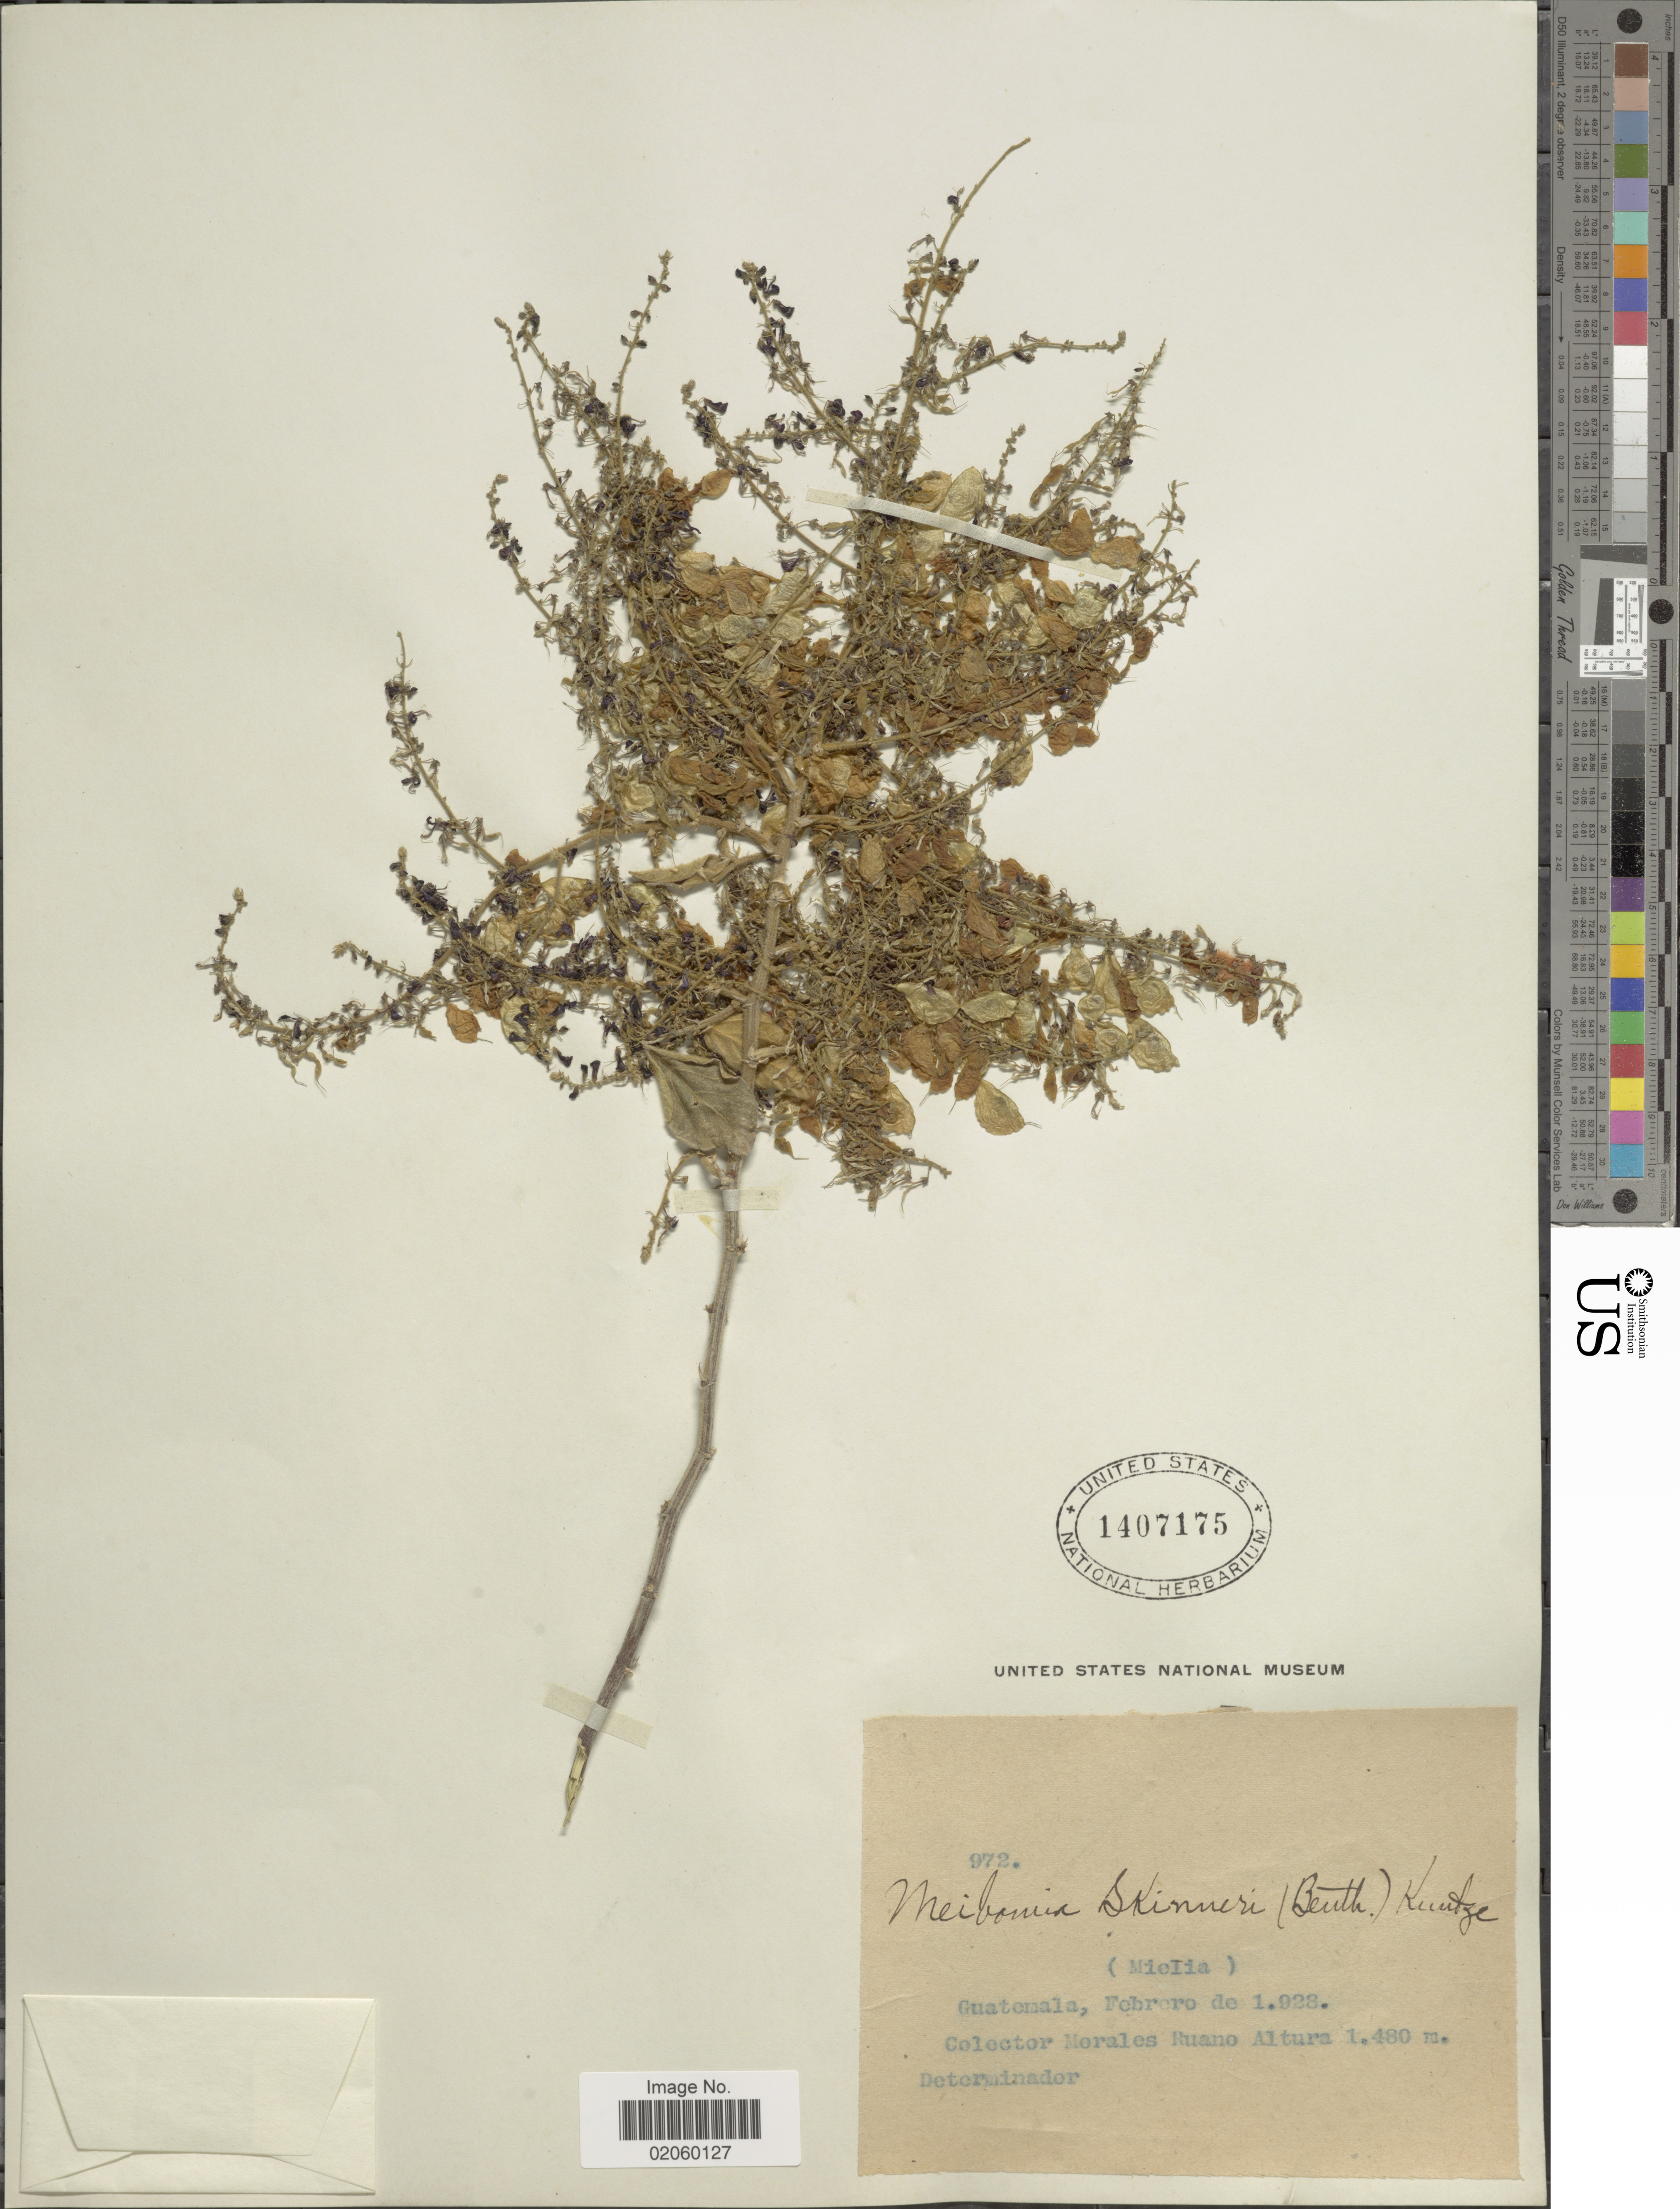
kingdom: Plantae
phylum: Tracheophyta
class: Magnoliopsida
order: Fabales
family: Fabaceae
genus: Desmodium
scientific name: Desmodium skinneri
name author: Benth. ex Hemsl.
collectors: M. Ruano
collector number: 972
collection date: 1928-02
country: Guatemala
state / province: Guatemala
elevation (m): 1480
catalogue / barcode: US 1407175